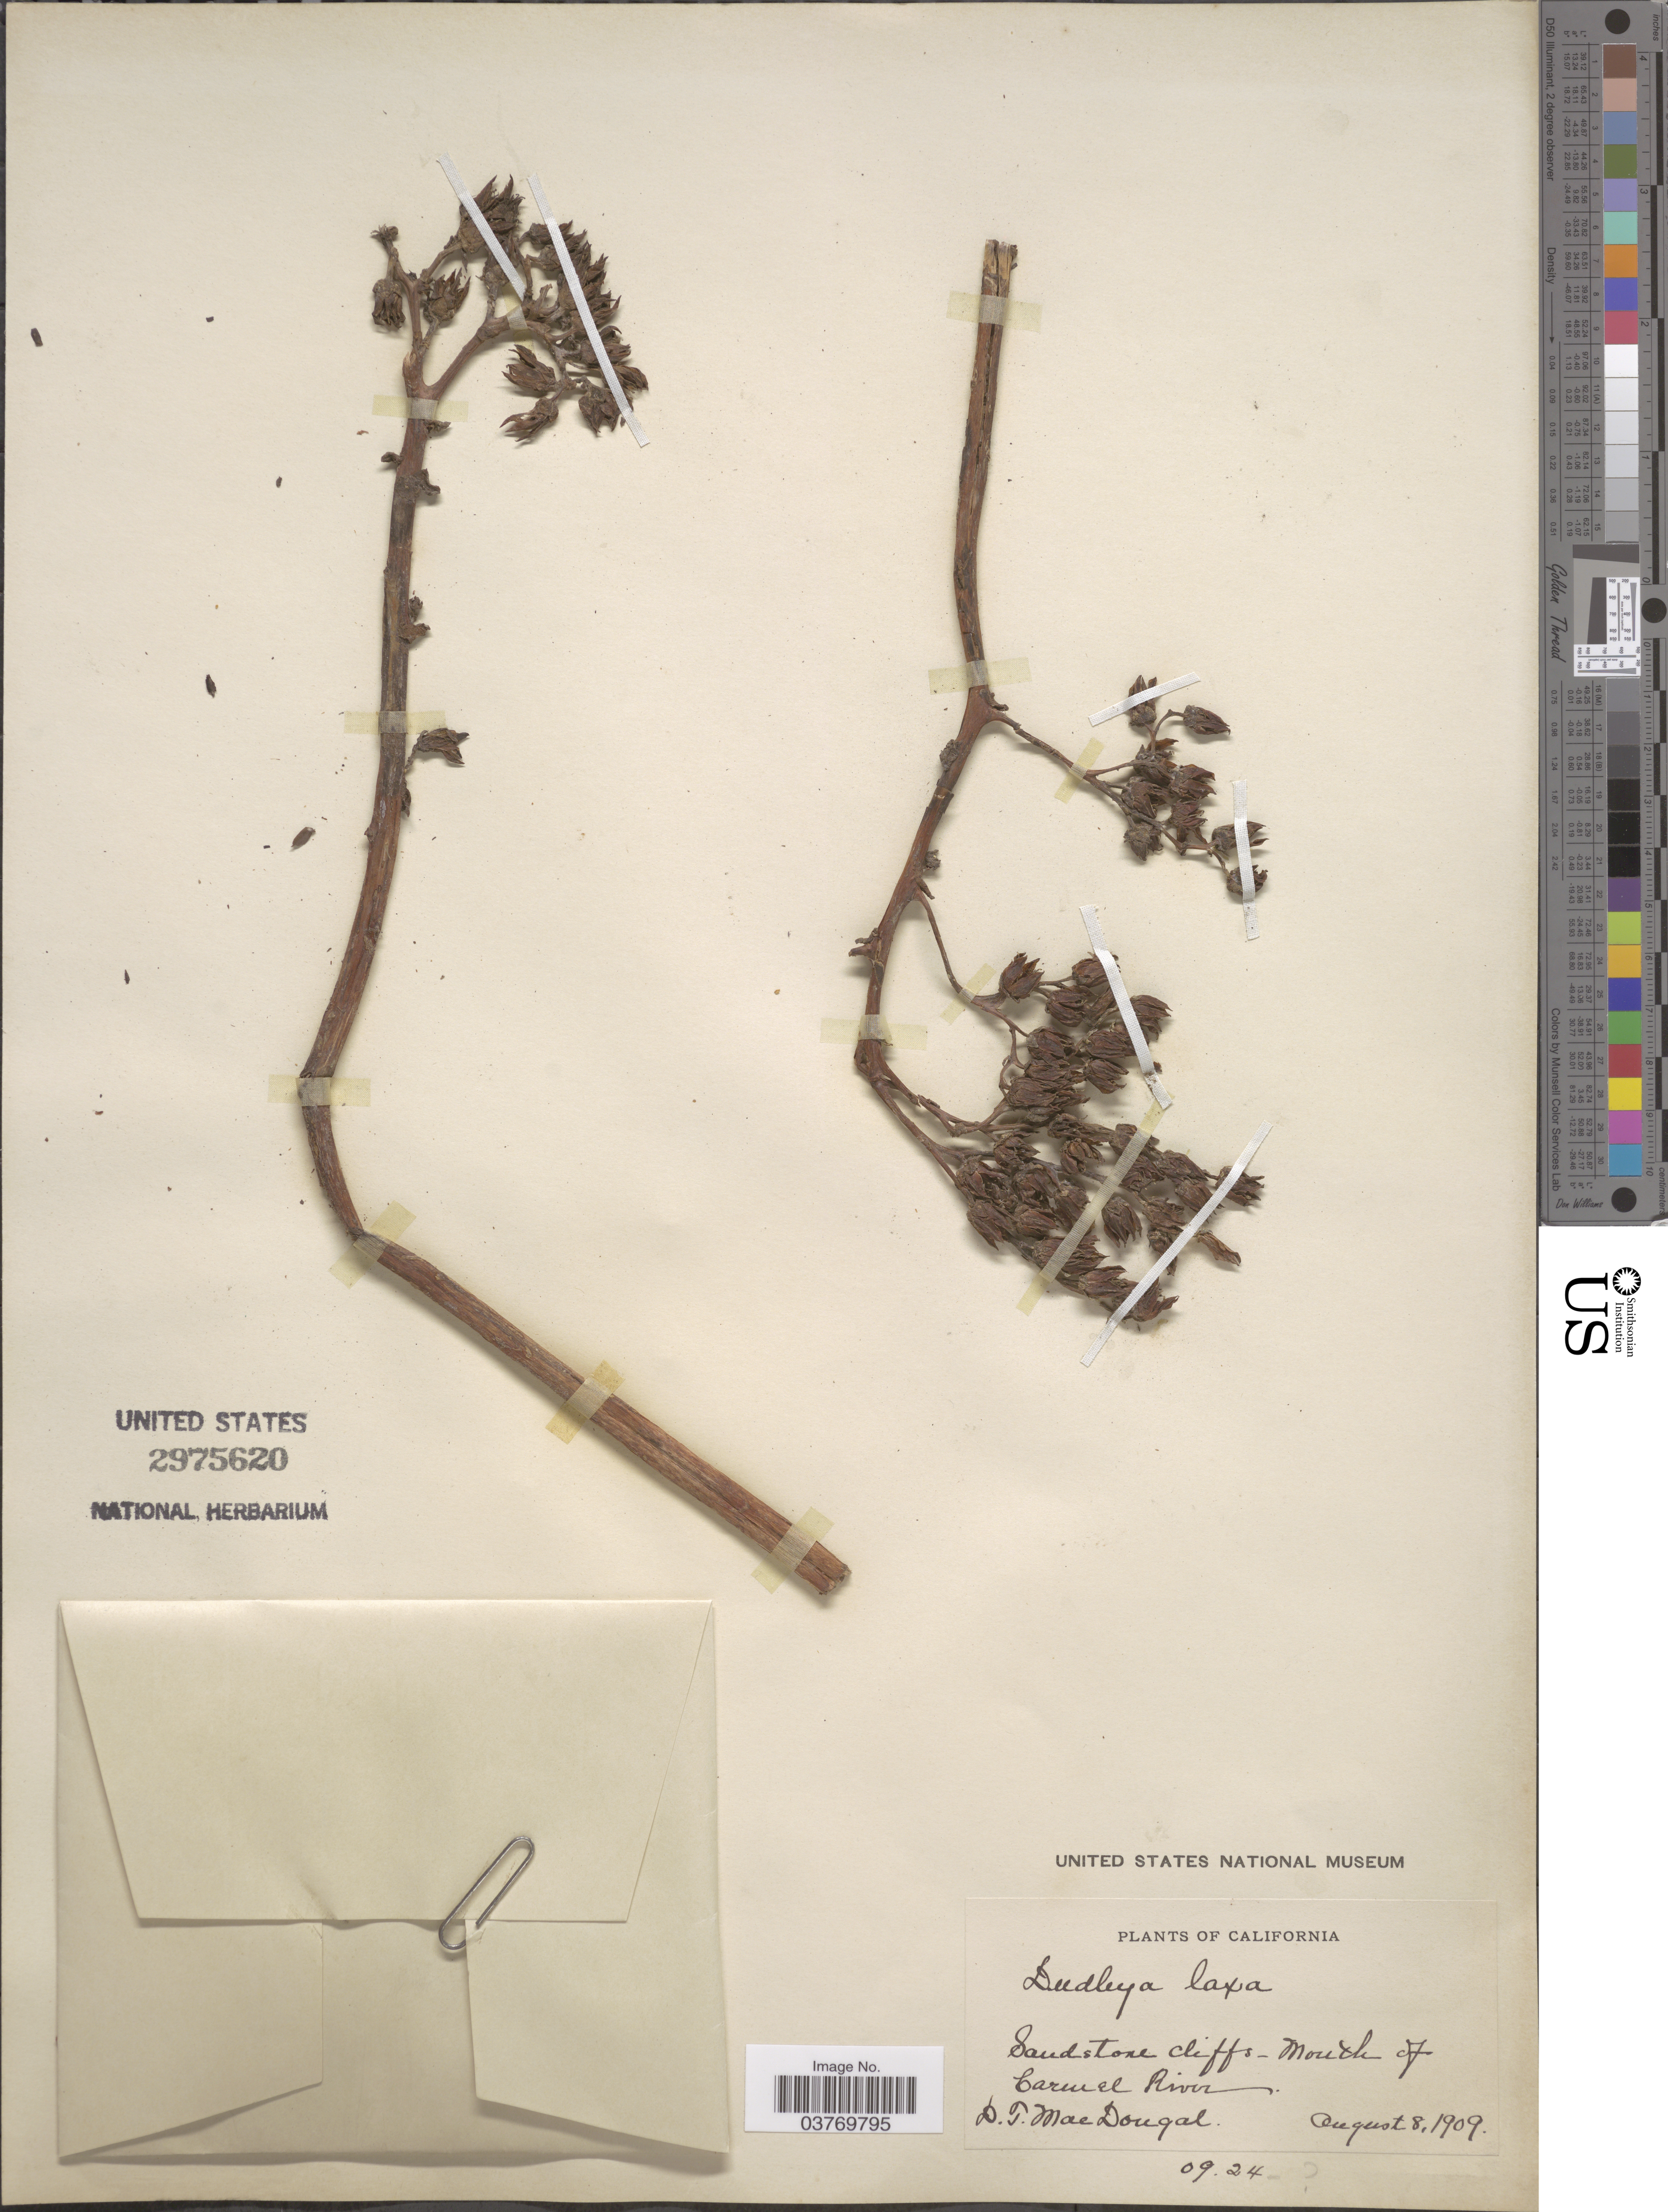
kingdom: Plantae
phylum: Tracheophyta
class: Magnoliopsida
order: Saxifragales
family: Crassulaceae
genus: Dudleya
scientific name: Dudleya laxa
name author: (Lindl.) Britton & Rose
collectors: D. T. MacDougal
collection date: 1909-08-08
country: United States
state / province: California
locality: Sandstone Cliffs-Mouth of Carmel River.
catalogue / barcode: US 2975620